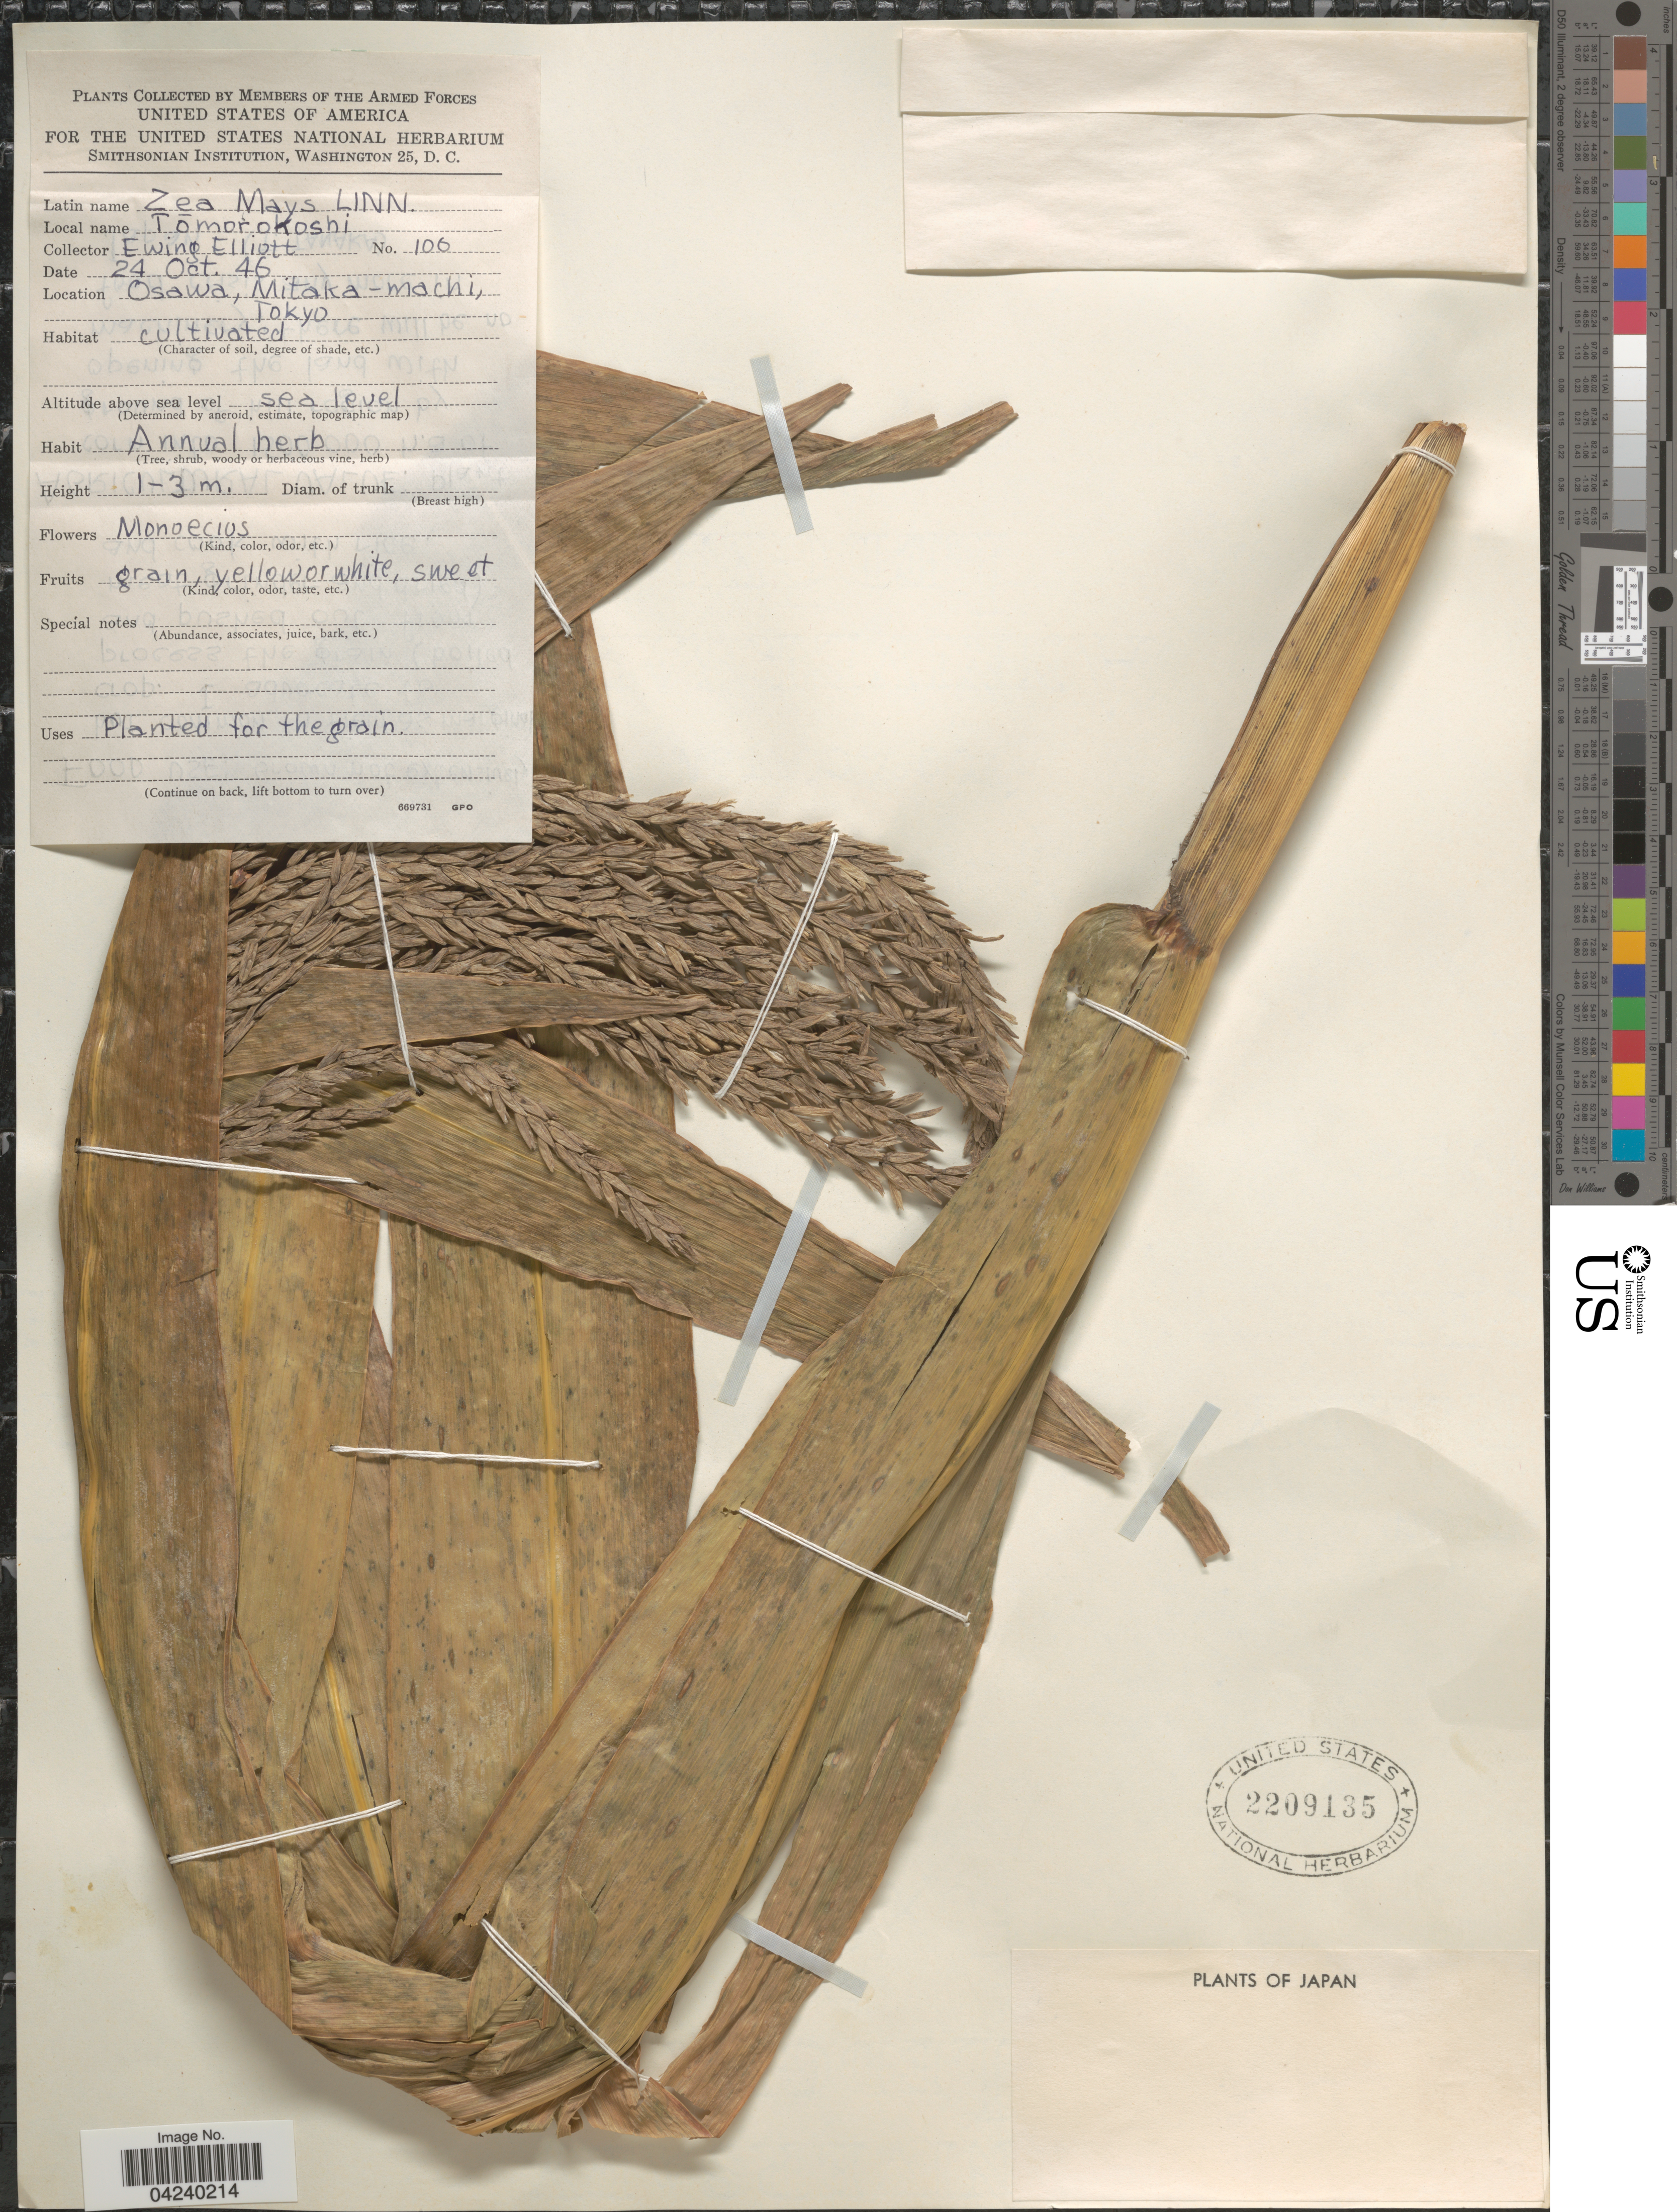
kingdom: Plantae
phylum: Tracheophyta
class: Liliopsida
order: Poales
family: Poaceae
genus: Zea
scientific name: Zea mays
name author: L.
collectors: E. Elliott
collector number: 106*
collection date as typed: Transcribed d/m/y: 24/10/46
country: Japan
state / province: Tokyo, Federal City of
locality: Osawa, Mitaka-machi, Tokyo.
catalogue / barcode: US 2209135